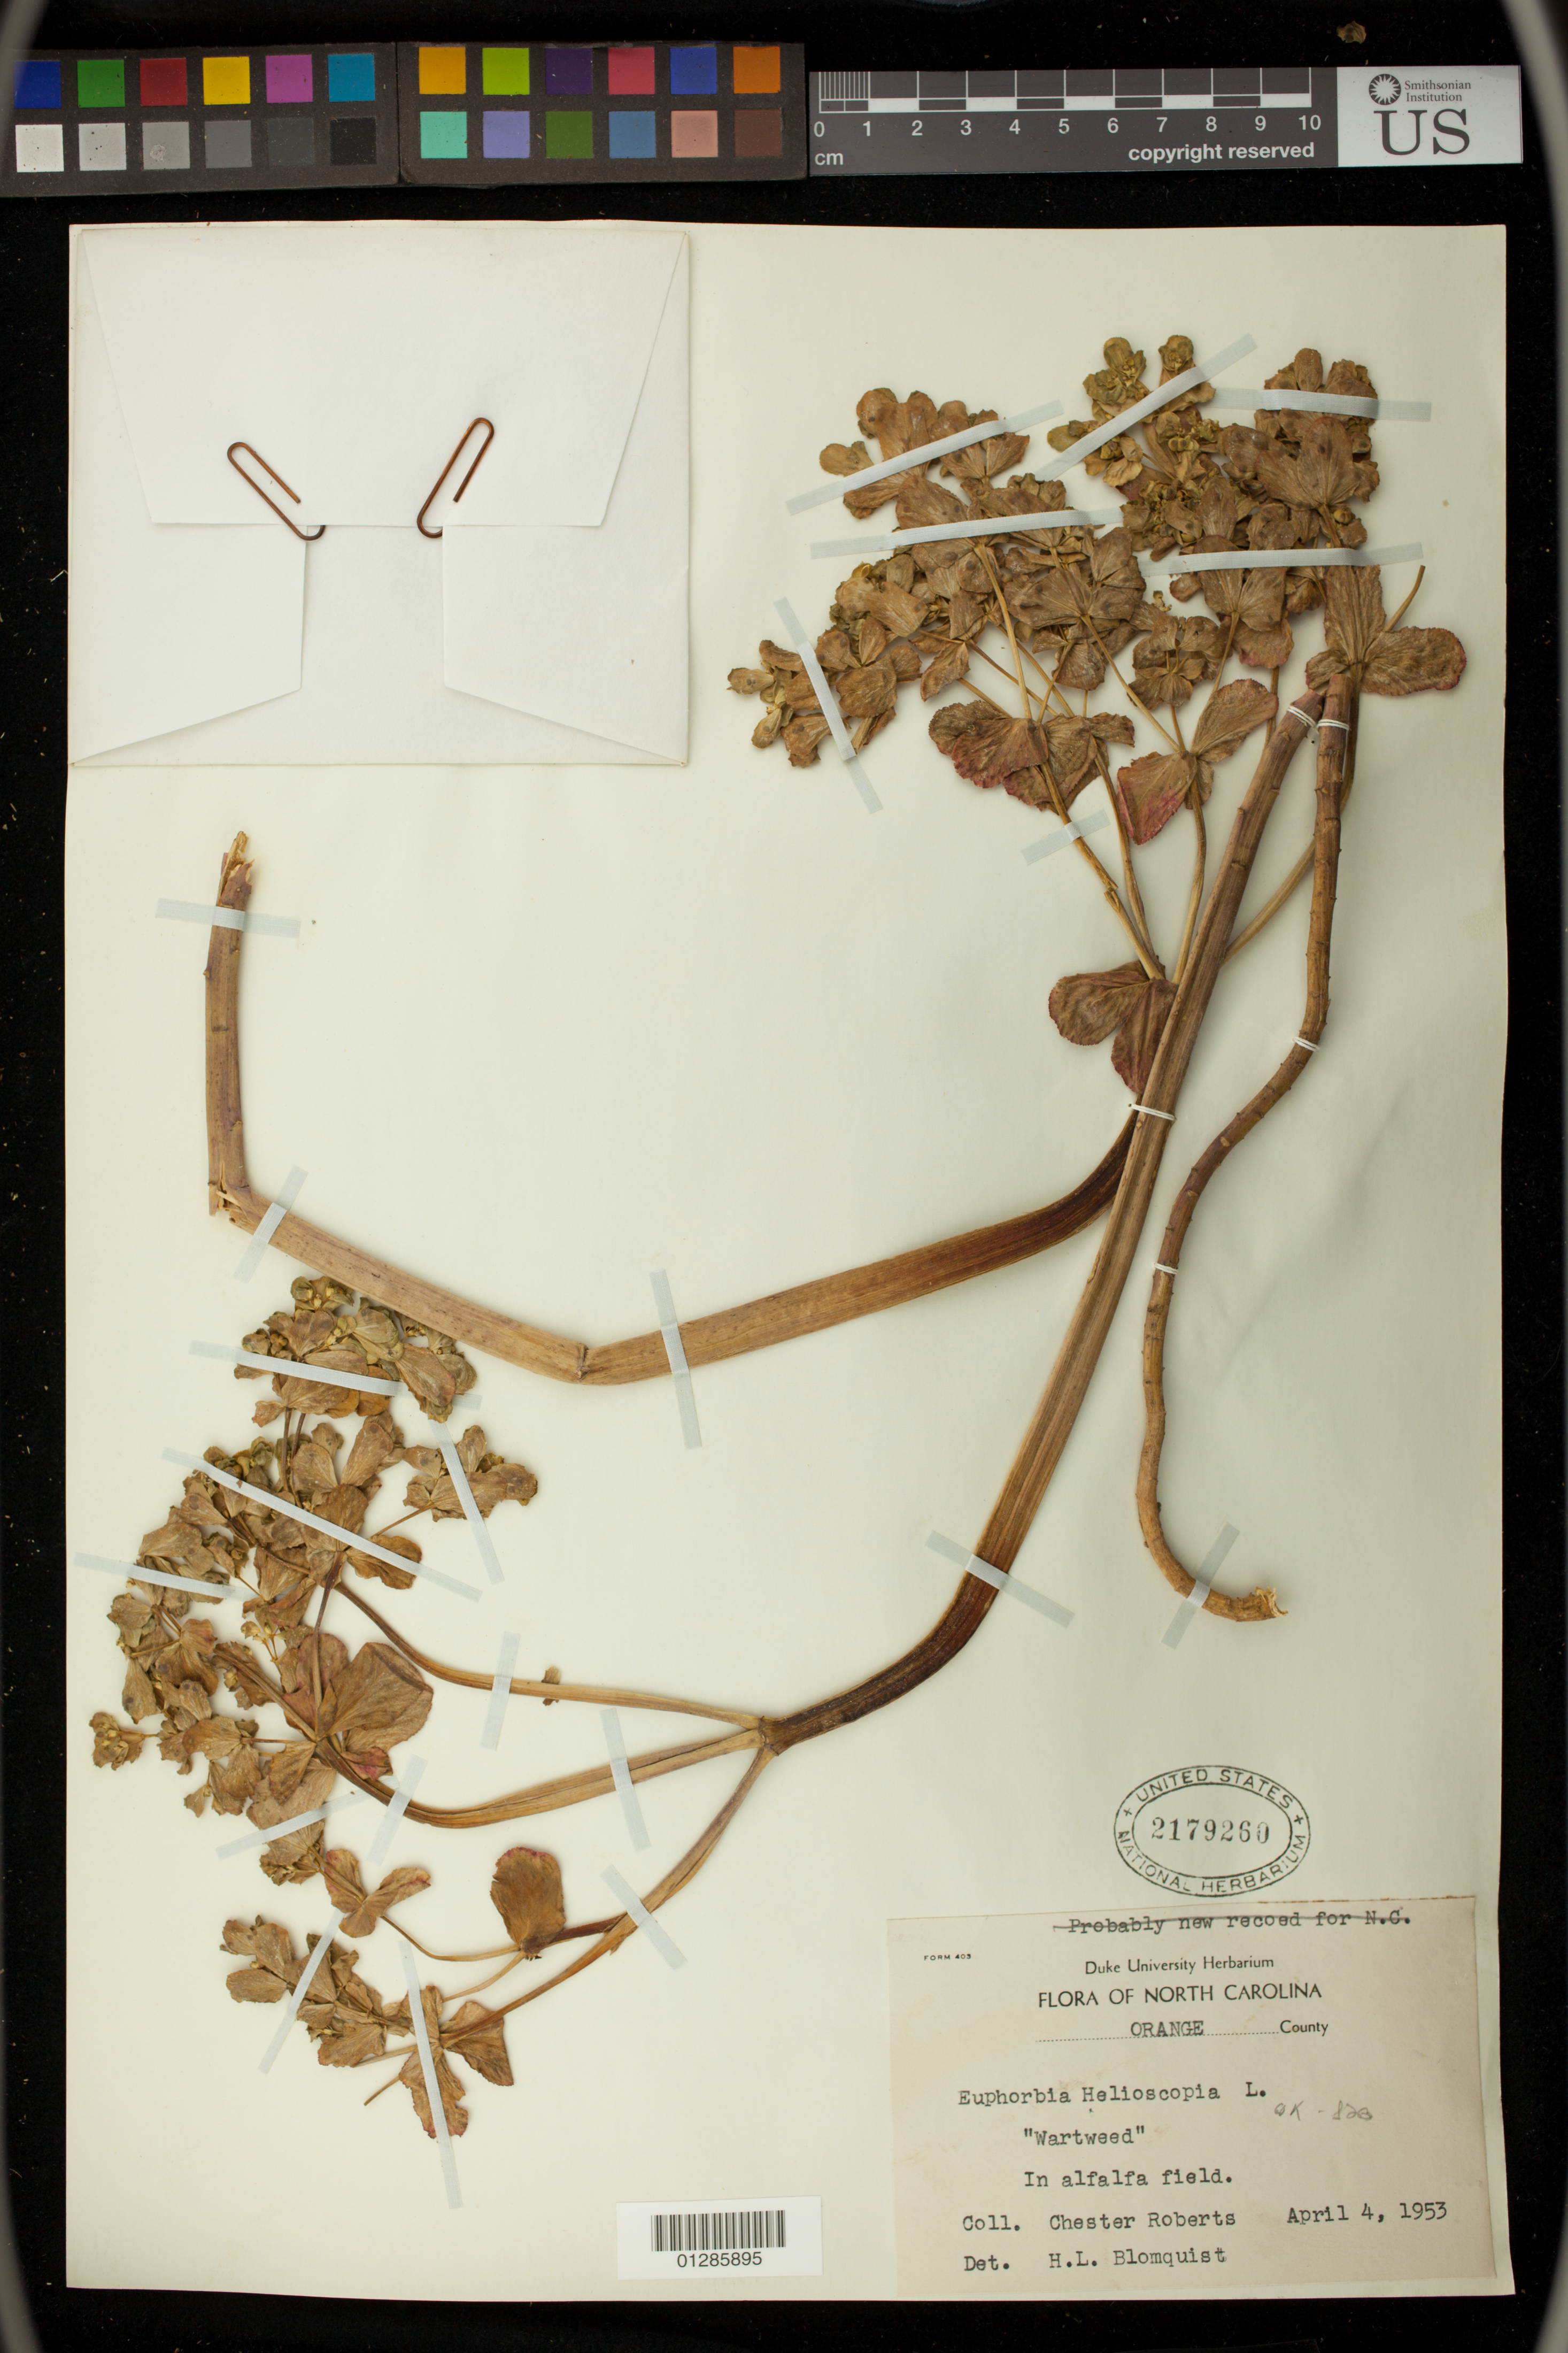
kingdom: Plantae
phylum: Tracheophyta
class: Magnoliopsida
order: Malpighiales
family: Euphorbiaceae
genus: Euphorbia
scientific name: Euphorbia helioscopia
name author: L.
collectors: C. Roberts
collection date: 1953-04-04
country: United States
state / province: North Carolina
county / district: Orange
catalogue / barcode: US 2179260